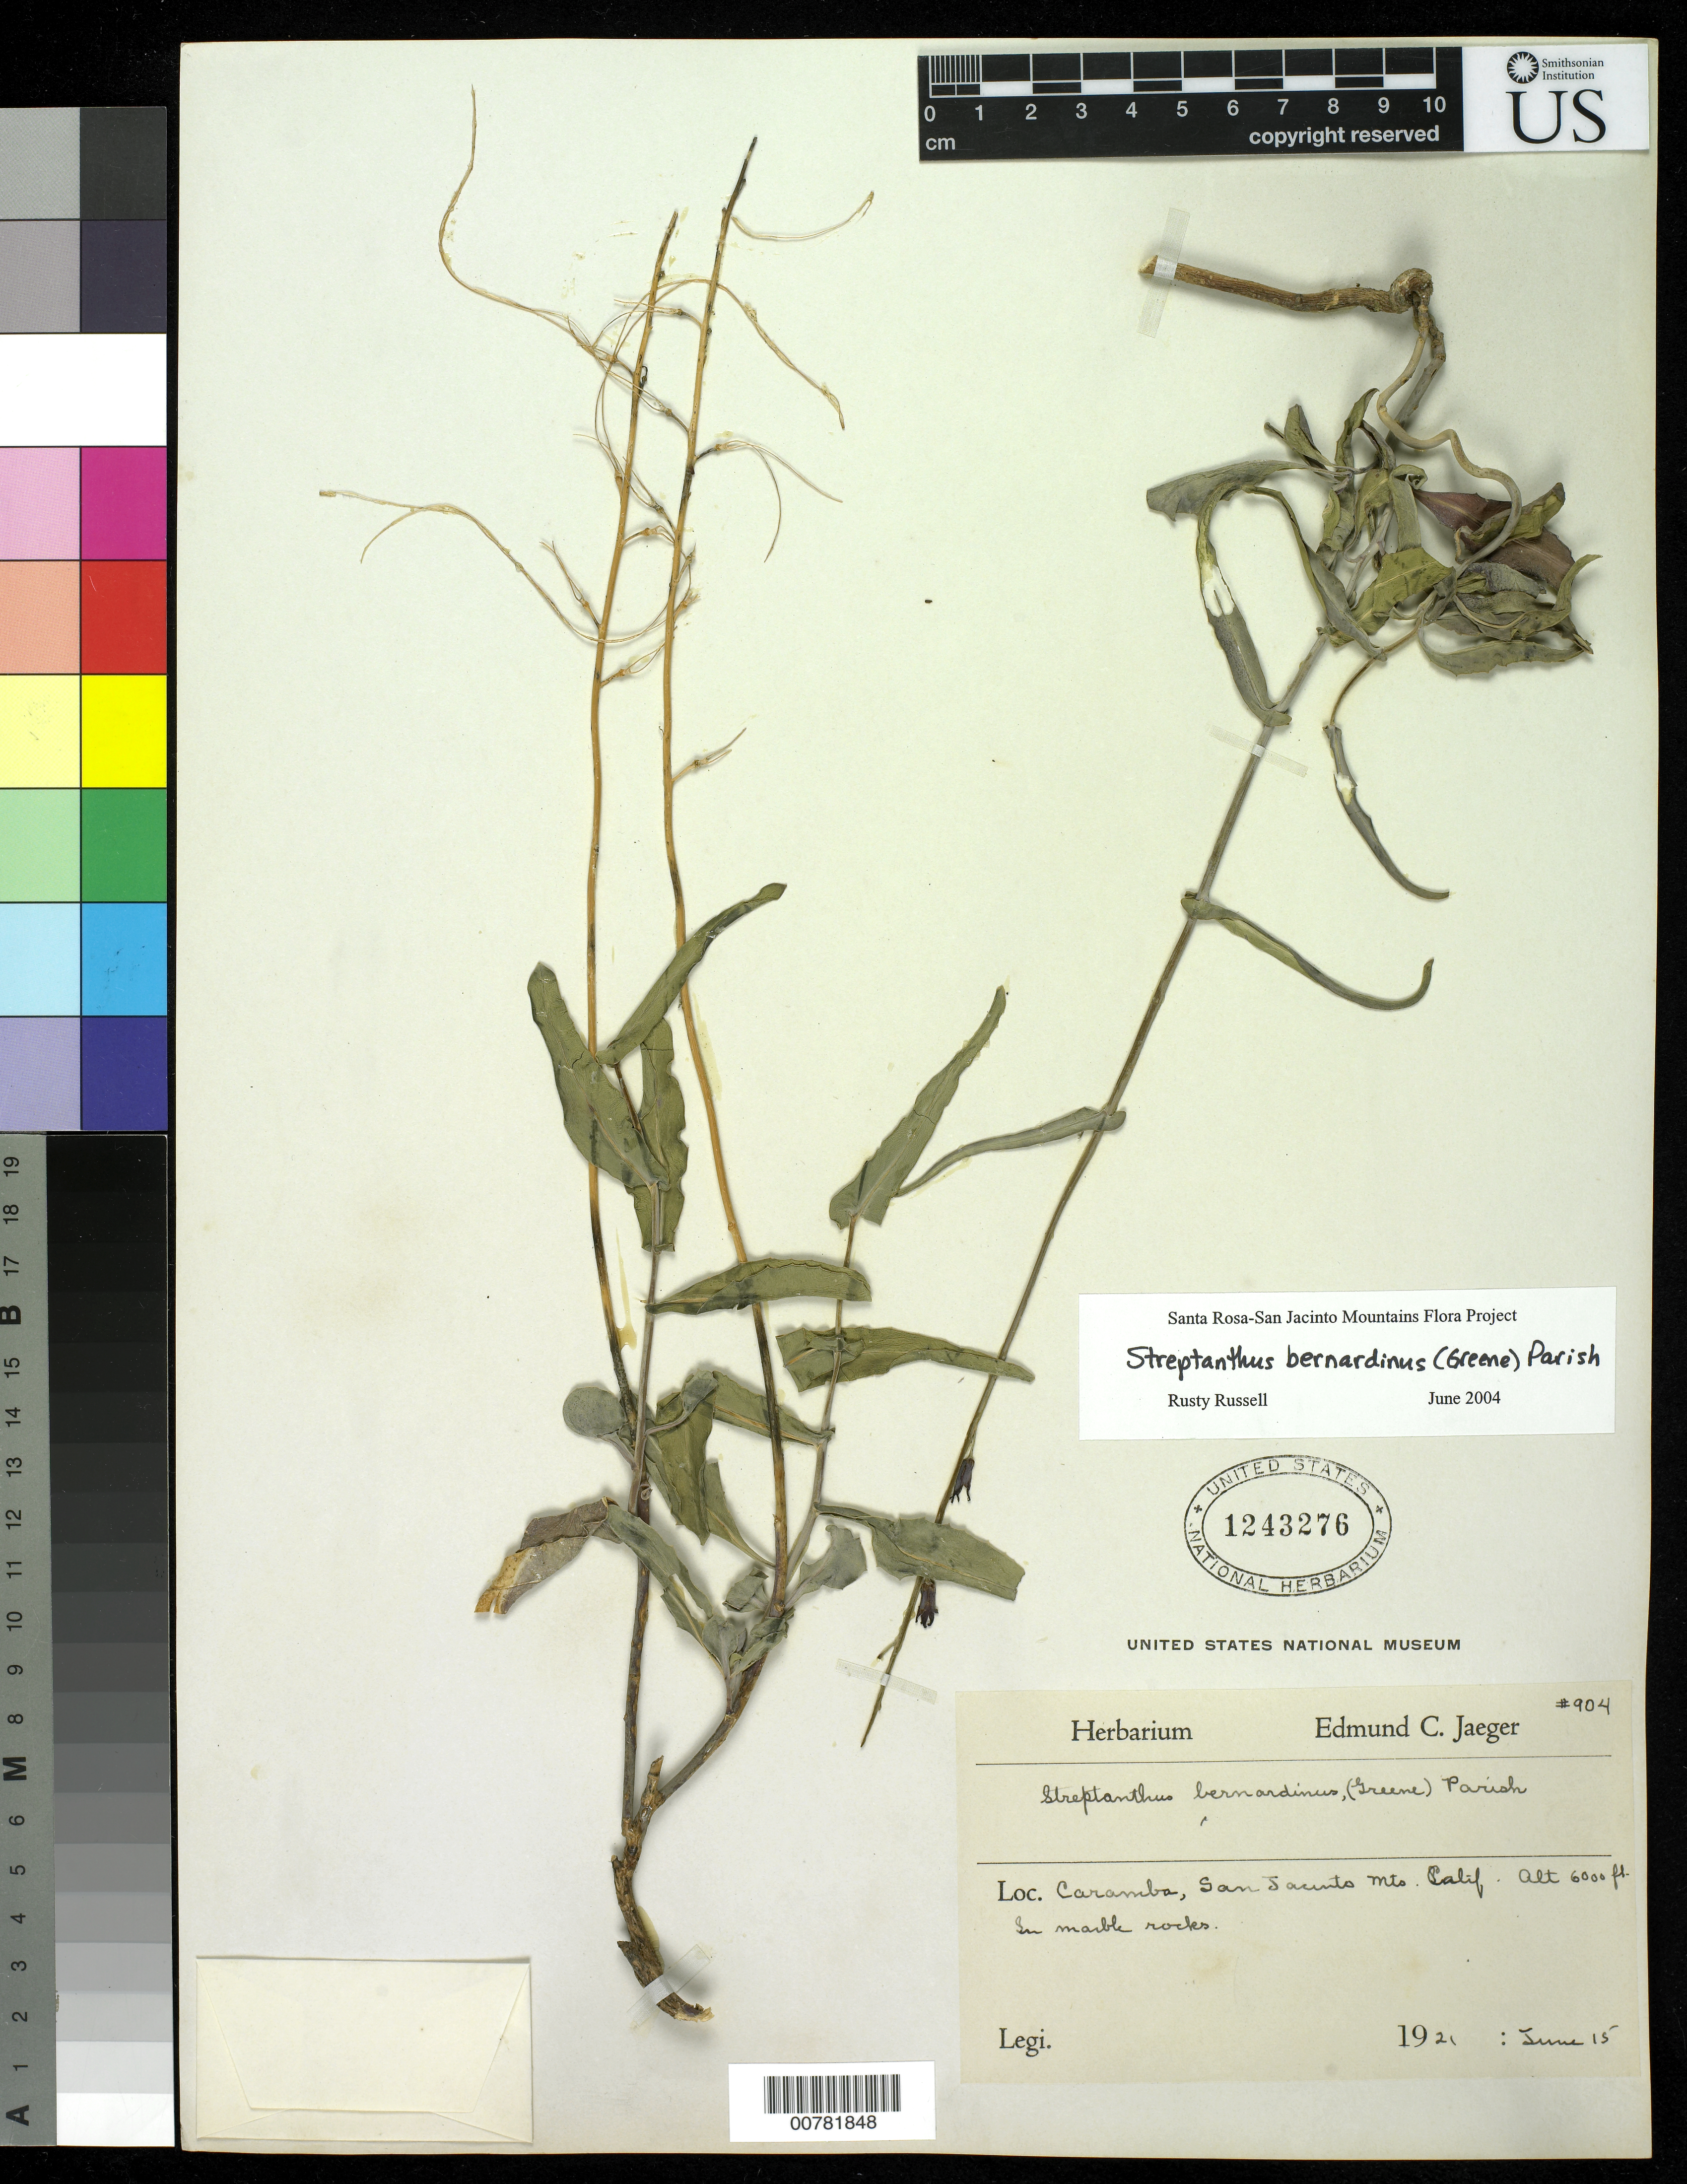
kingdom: Plantae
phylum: Tracheophyta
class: Magnoliopsida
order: Brassicales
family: Brassicaceae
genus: Streptanthus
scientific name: Streptanthus bernardinus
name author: (Greene) Parish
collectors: ex herb. E.C. Jaeger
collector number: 904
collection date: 1921-06-15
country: United States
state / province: California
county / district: Riverside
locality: Caramba, San Jacinto Mts.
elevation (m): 1829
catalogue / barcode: US 1243276